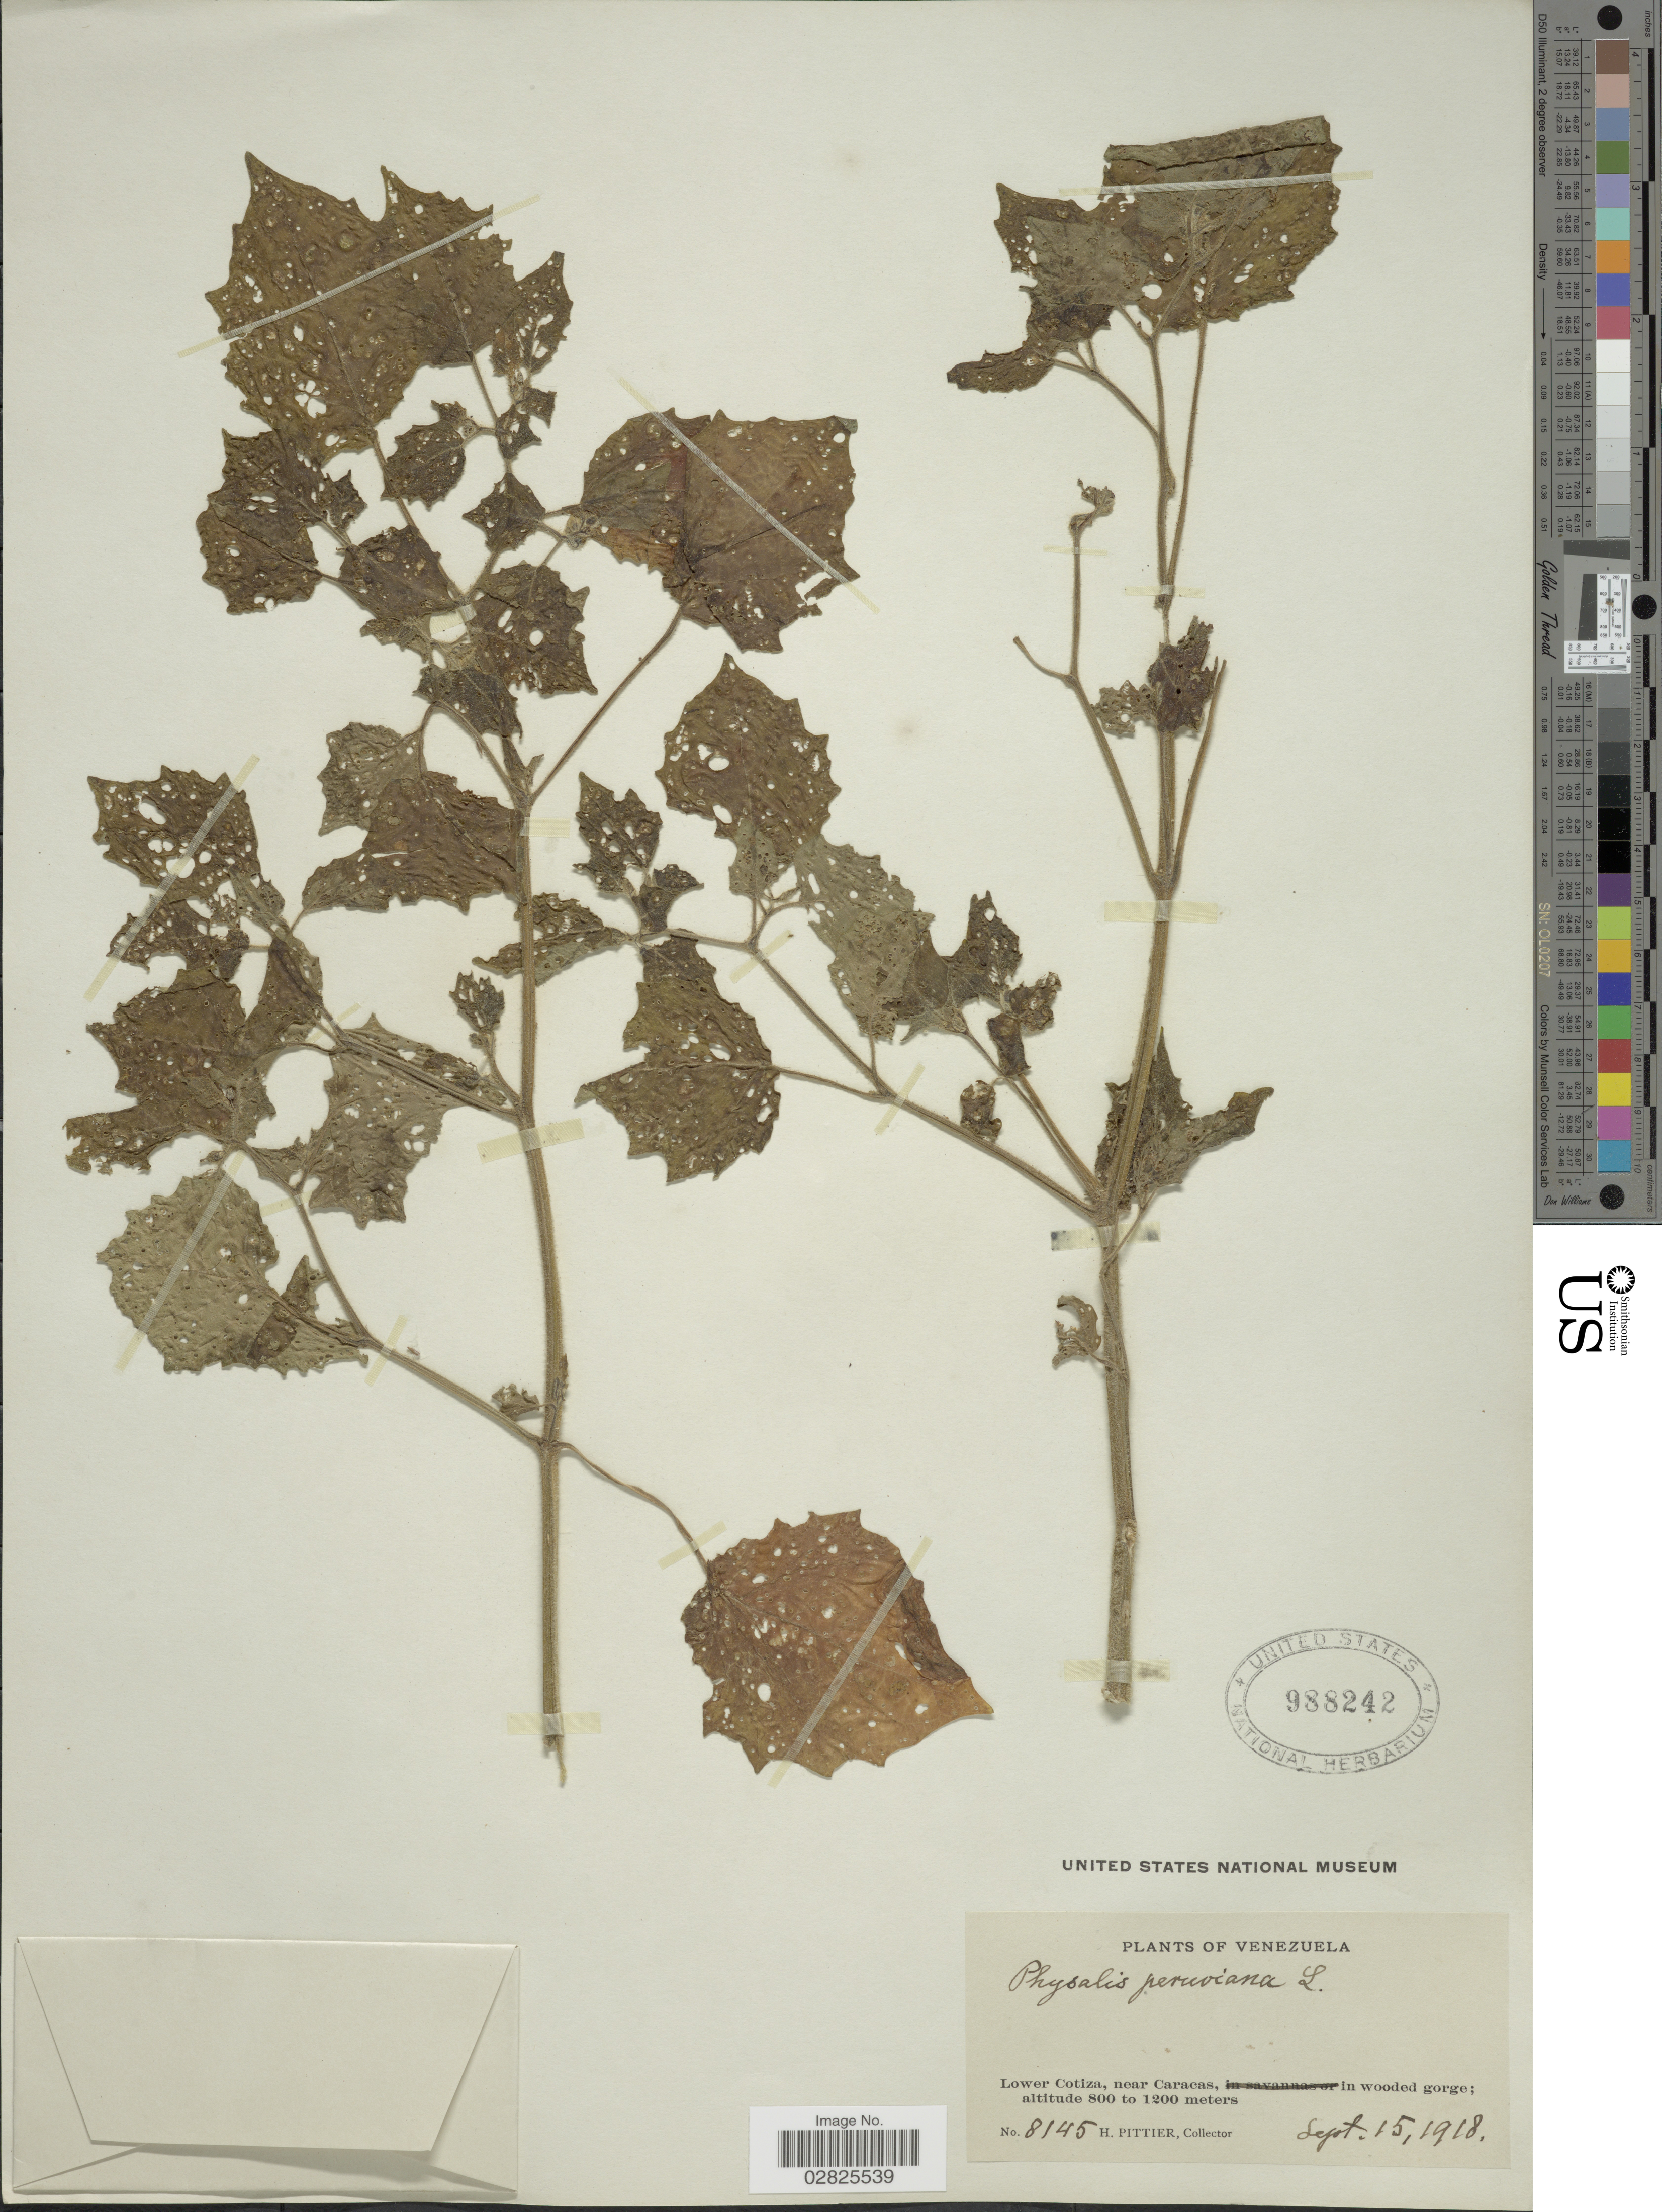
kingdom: Plantae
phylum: Tracheophyta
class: Magnoliopsida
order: Solanales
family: Solanaceae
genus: Physalis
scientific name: Physalis peruviana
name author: L.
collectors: H. F. Pittier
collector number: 8145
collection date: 1918-09-15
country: Venezuela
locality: Lower Cotiza, near Caracas.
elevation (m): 800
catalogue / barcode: US 988242